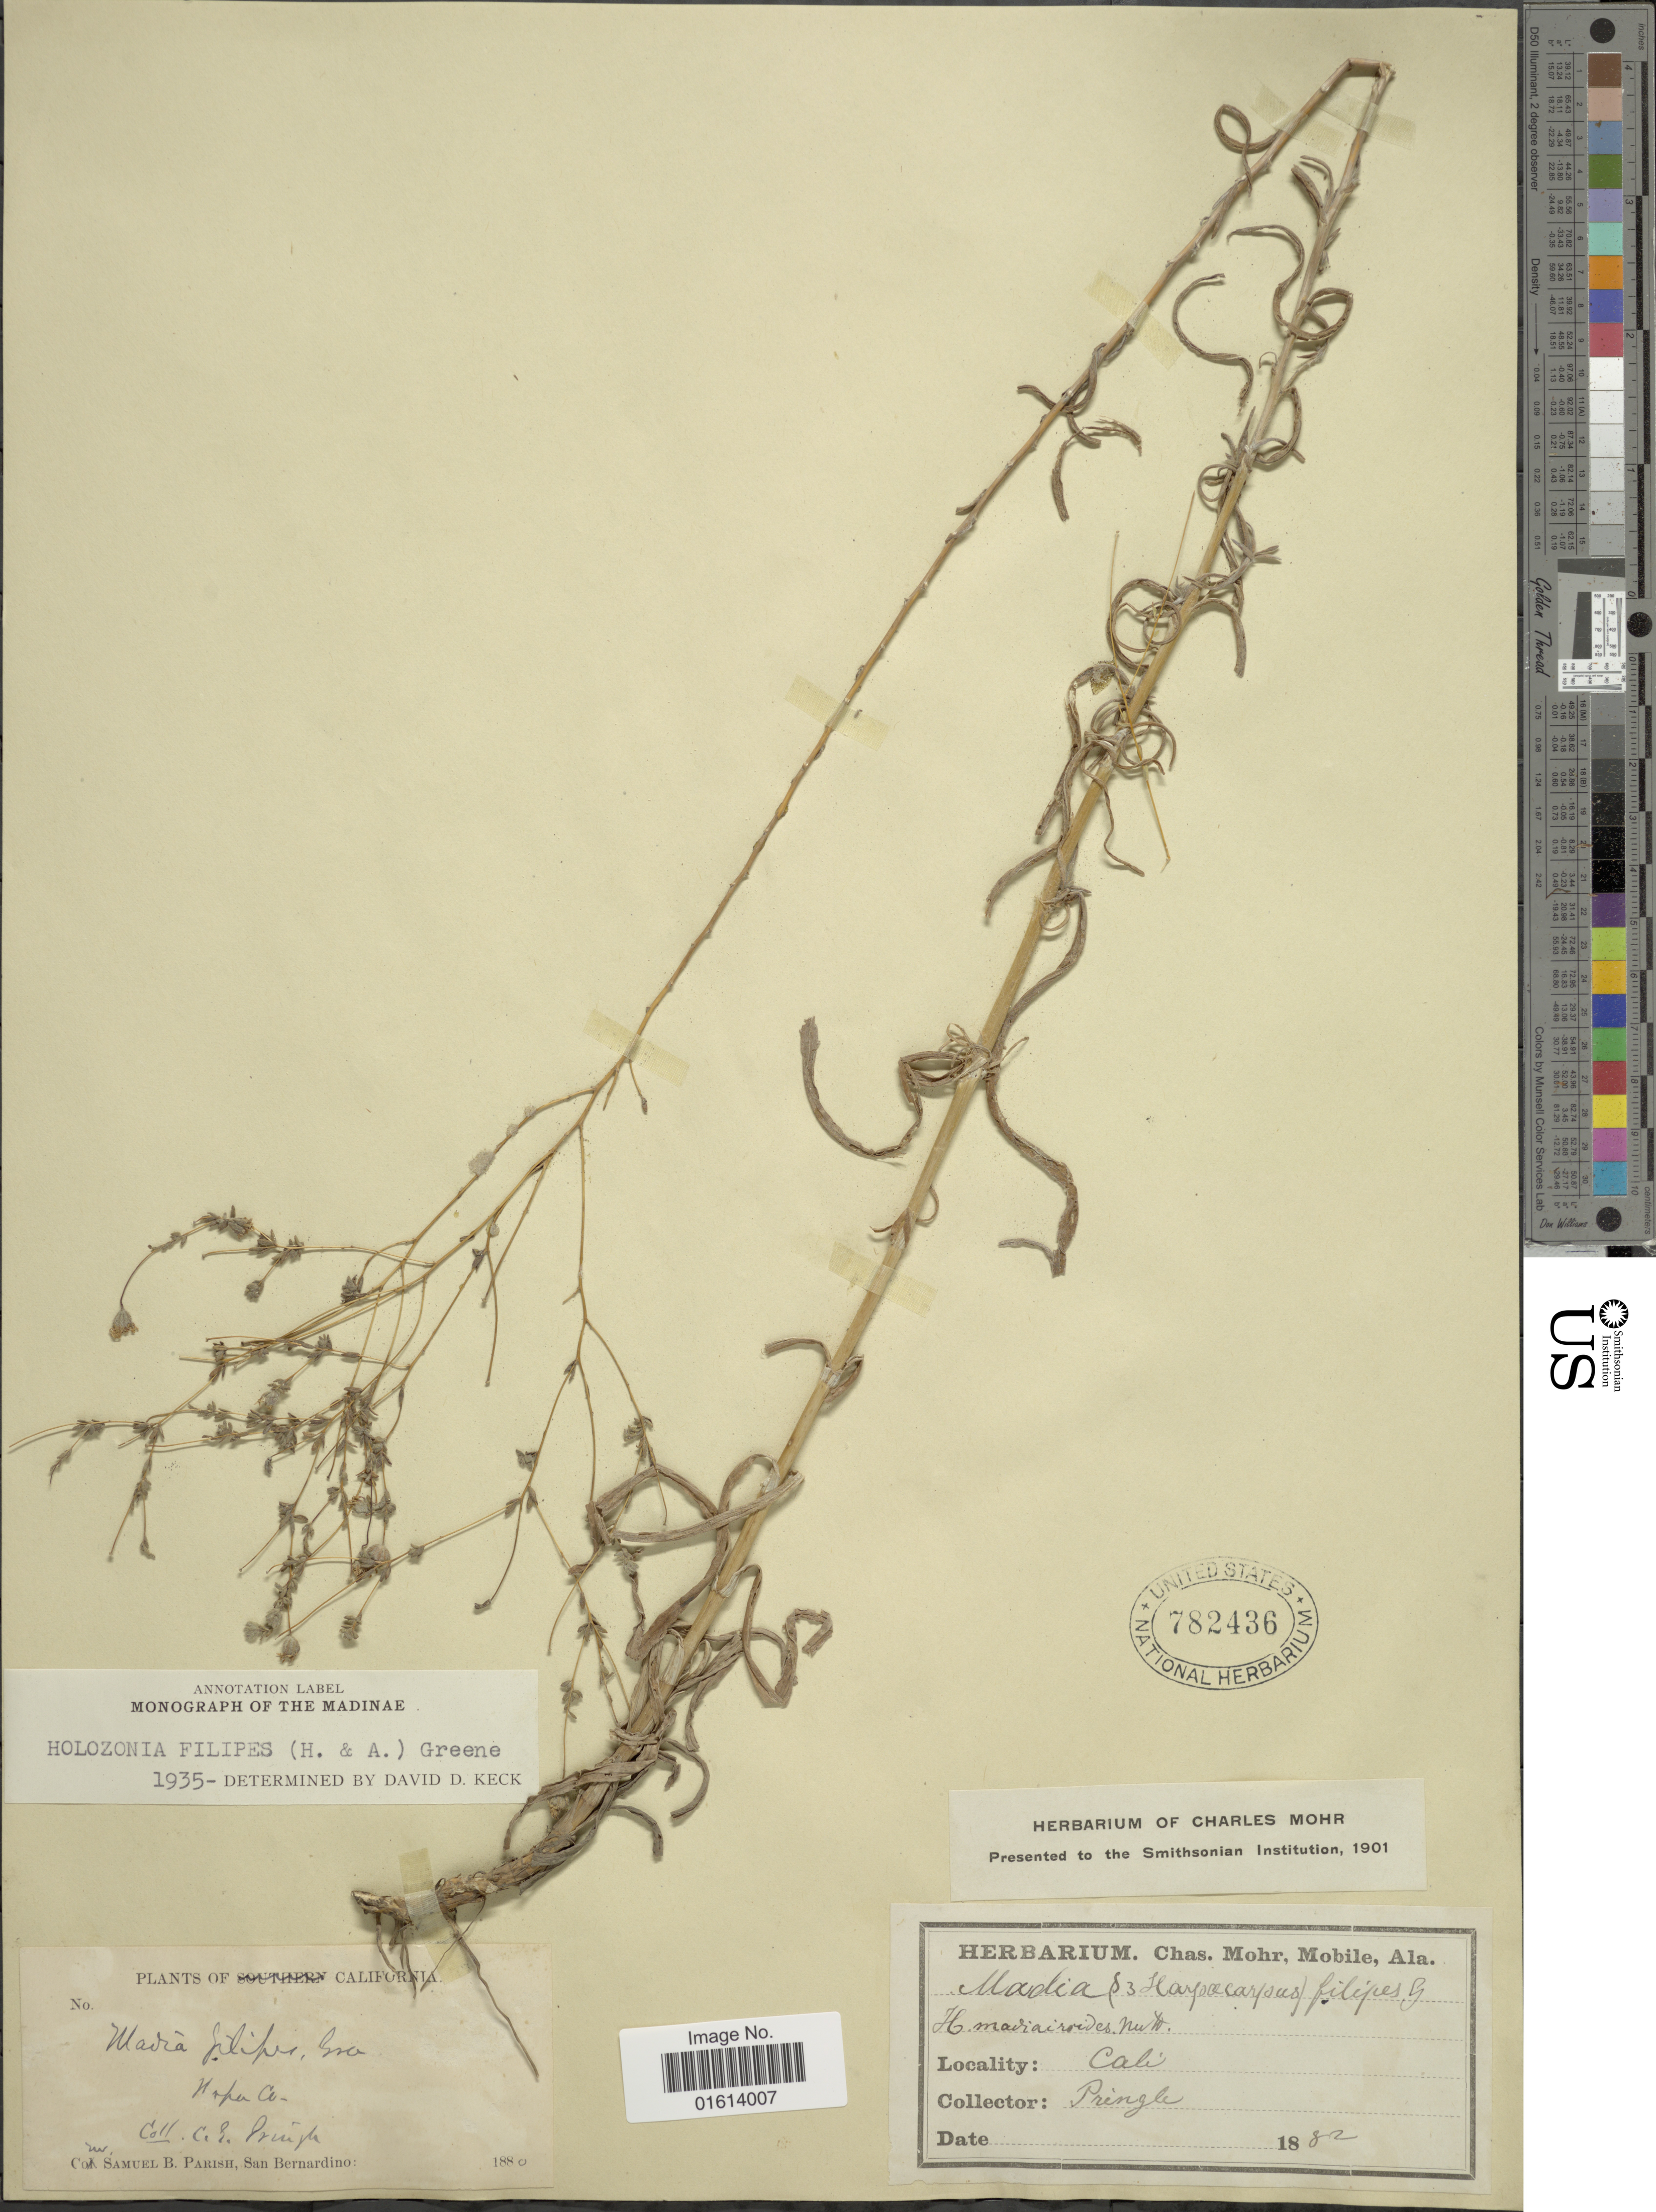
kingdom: Plantae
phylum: Tracheophyta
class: Magnoliopsida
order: Asterales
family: Asteraceae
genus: Holozonia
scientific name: Holozonia filipes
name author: (Hook. & Arn.) Greene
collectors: C. G. Pringle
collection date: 1882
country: United States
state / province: California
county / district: Napa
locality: Cali., Napa Co.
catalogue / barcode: US 782436